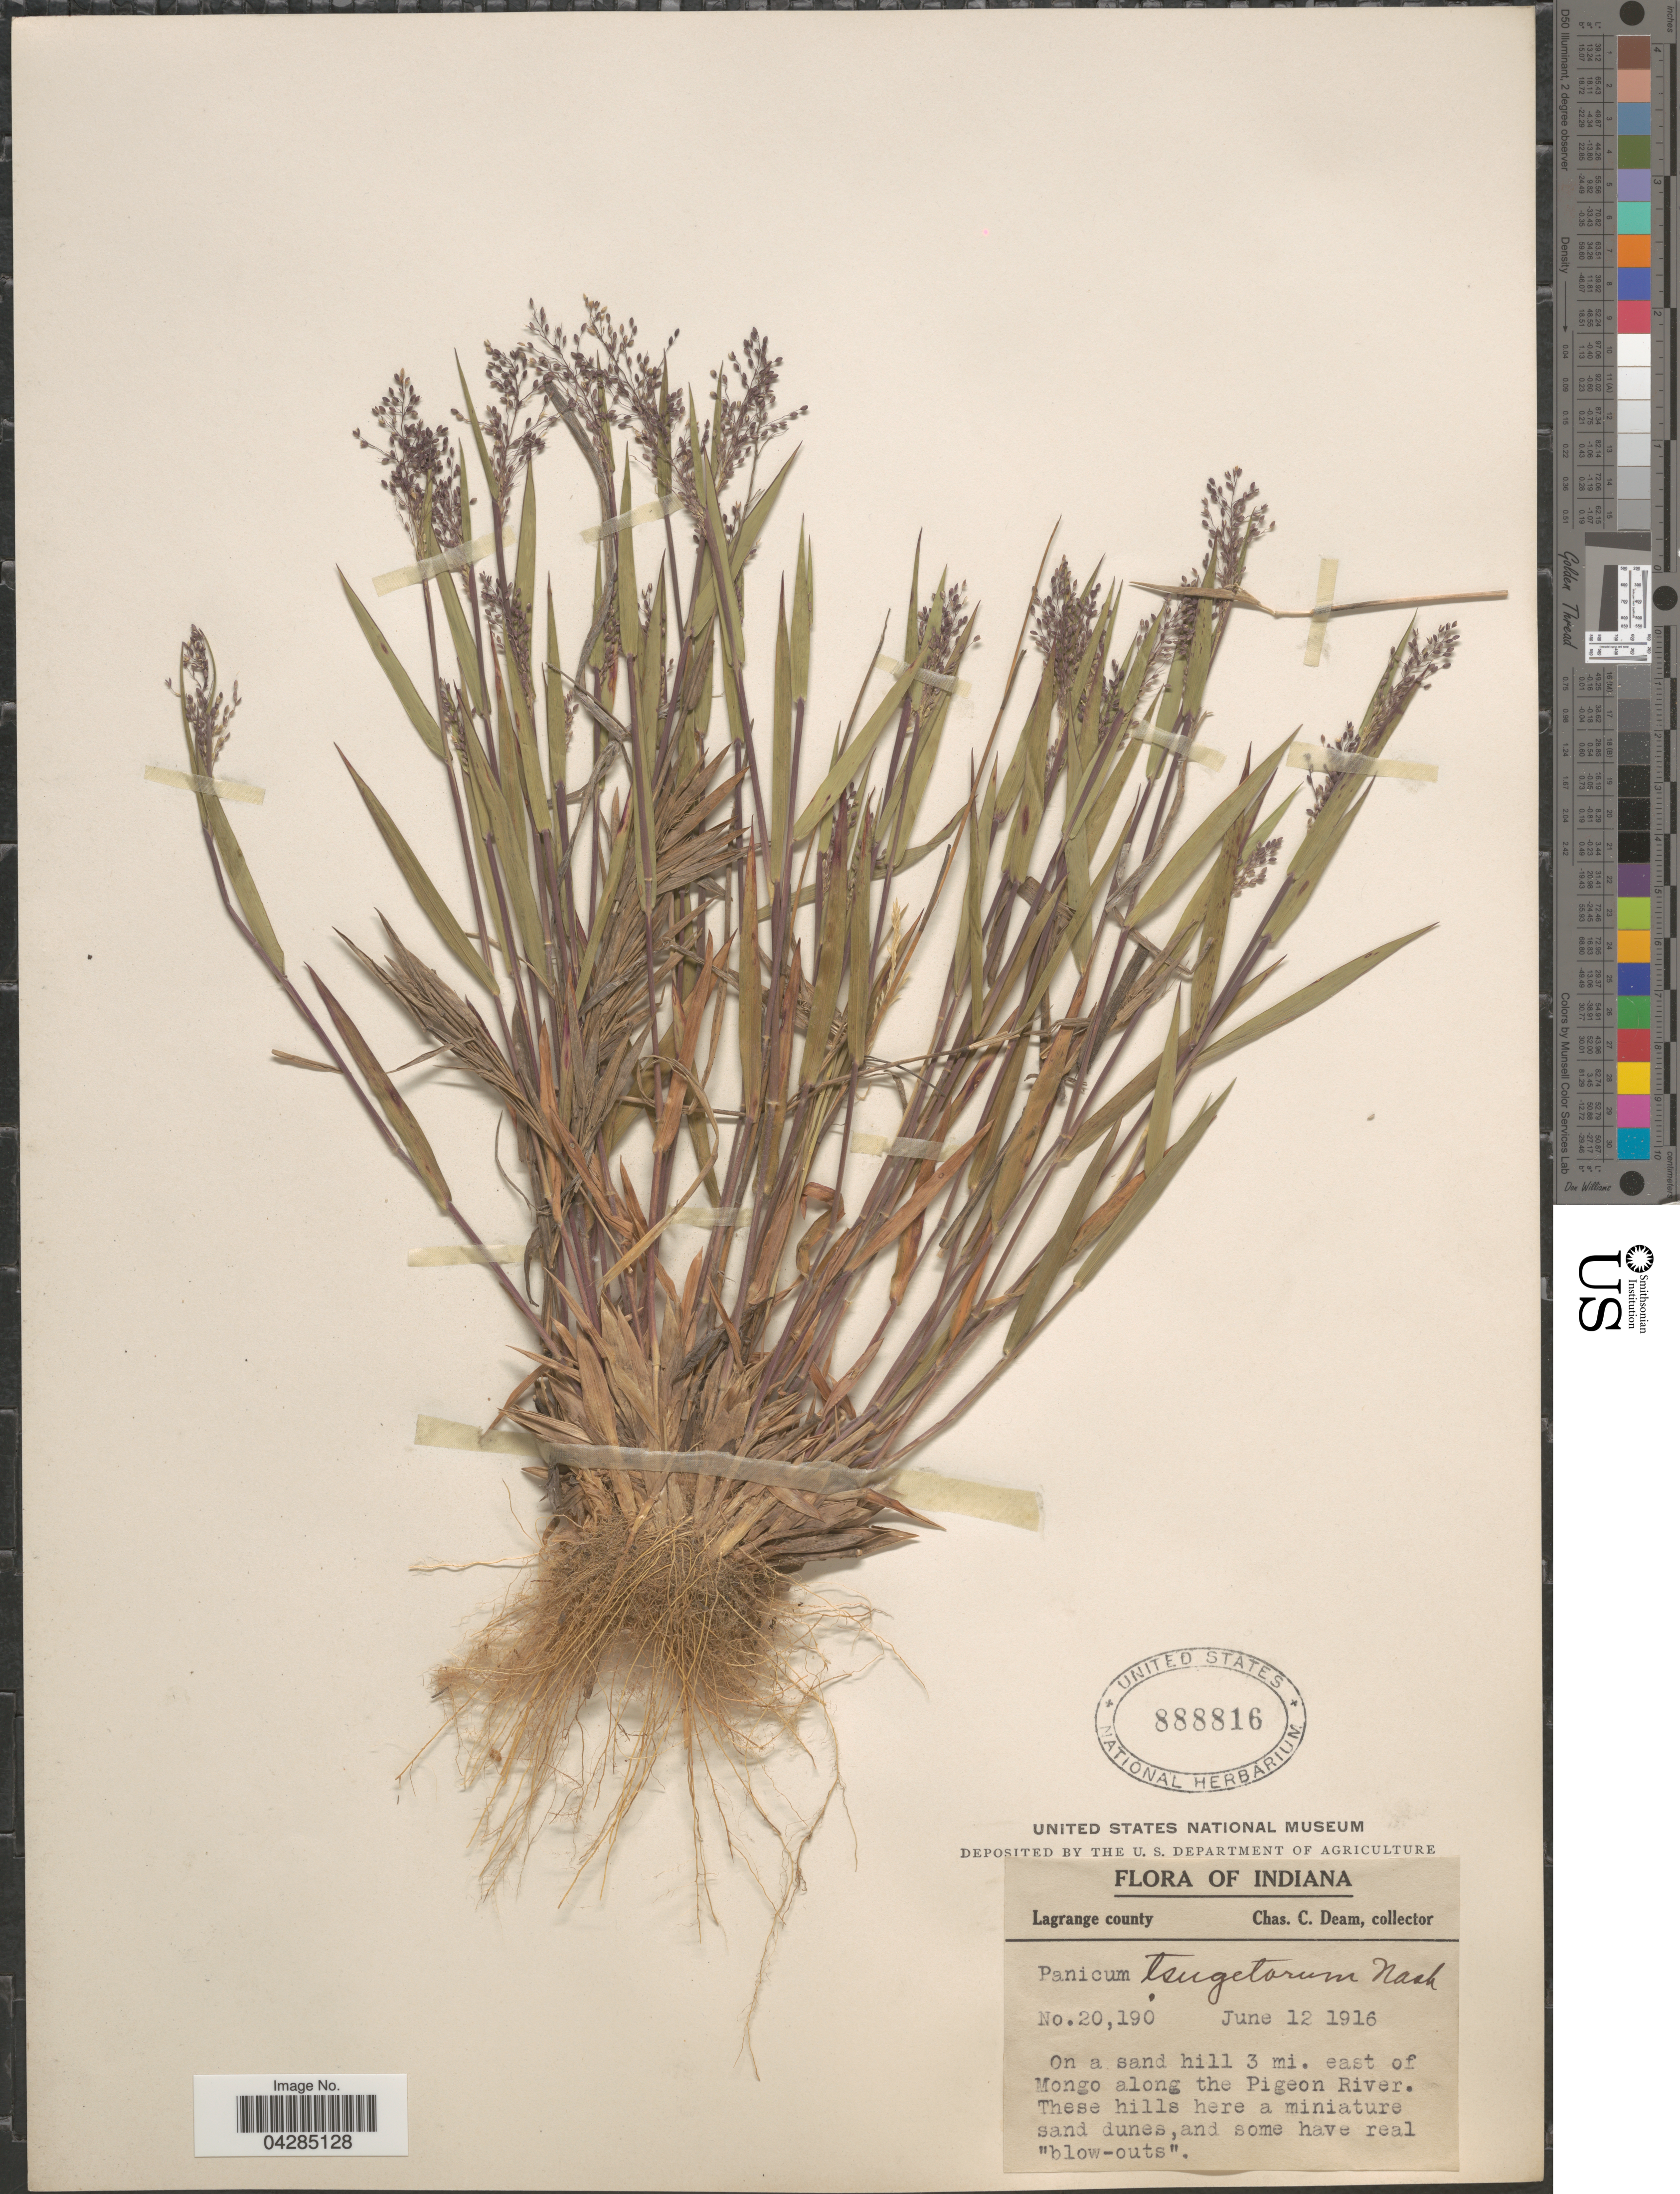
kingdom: Plantae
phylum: Tracheophyta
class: Liliopsida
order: Poales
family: Poaceae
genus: Dichanthelium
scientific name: Dichanthelium portoricense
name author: (Desv. ex Ham.) B.F. Hansen & Wunderlin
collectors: C. C. Deam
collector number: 20190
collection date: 1916-06-12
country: United States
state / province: Indiana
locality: Lagrange county. On a sand hill 3 mi. east of Mongo along the Pigeon River.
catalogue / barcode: US 888816